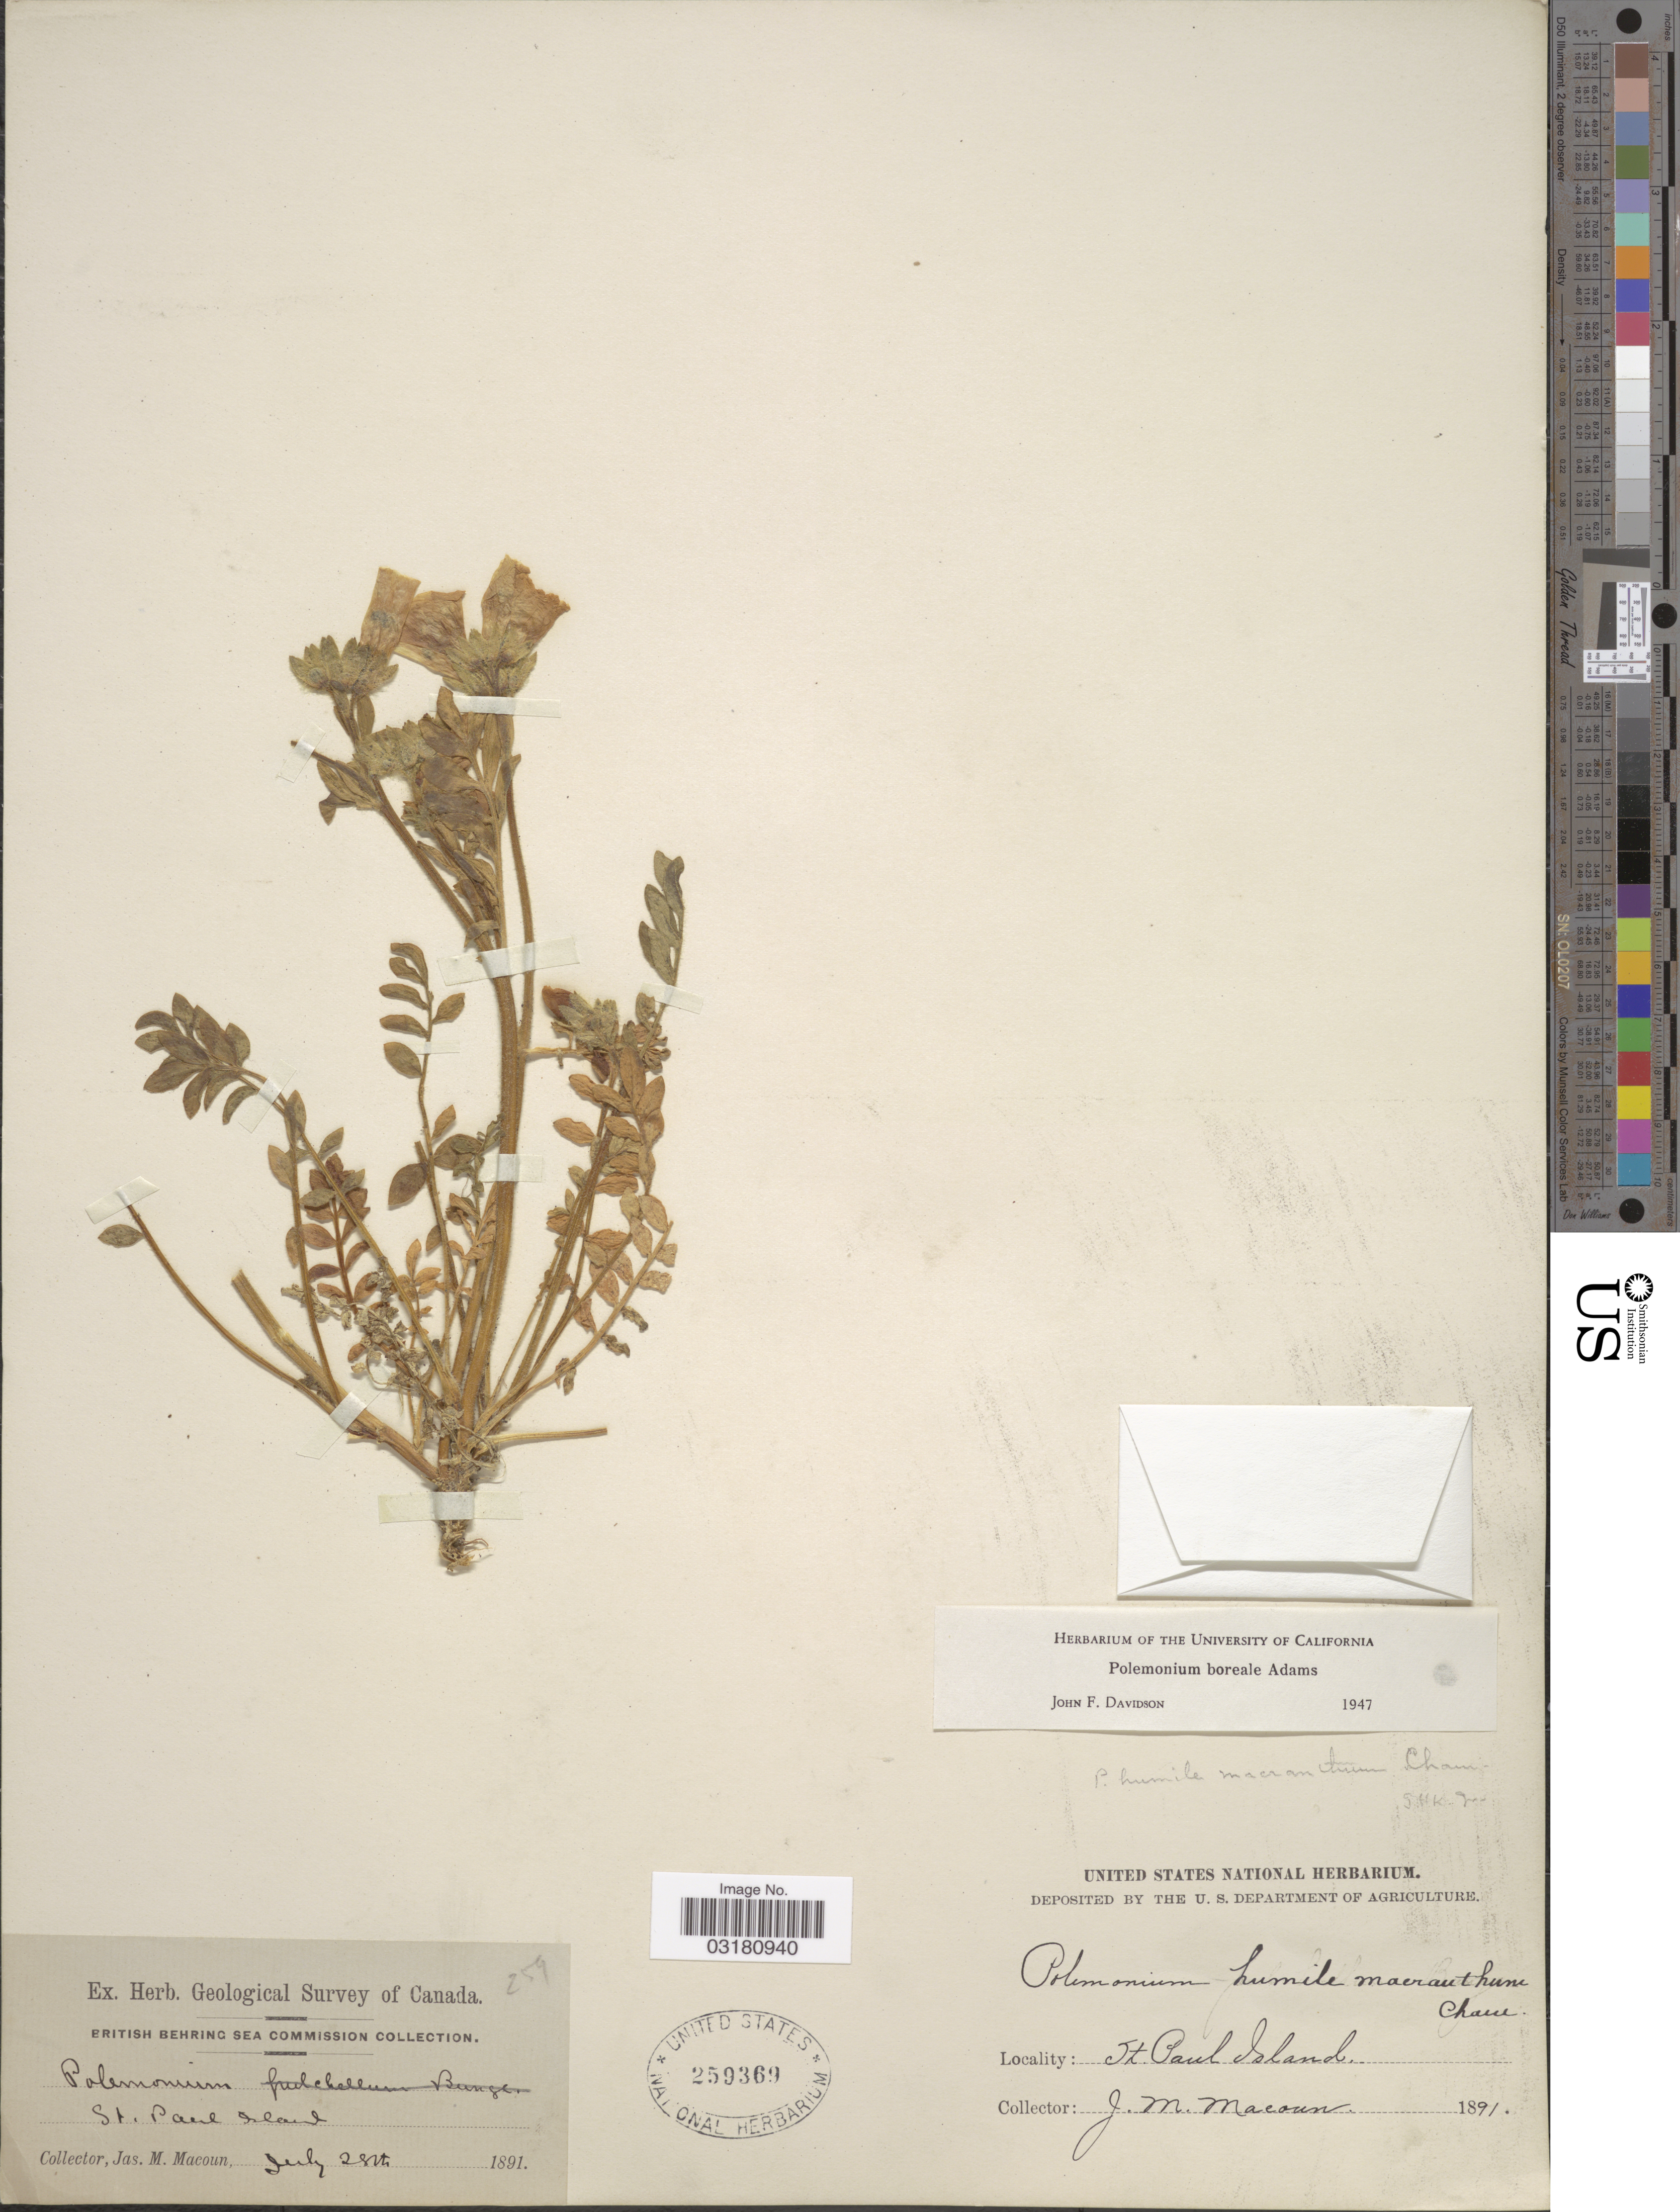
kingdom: Plantae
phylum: Tracheophyta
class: Magnoliopsida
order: Ericales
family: Polemoniaceae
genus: Polemonium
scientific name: Polemonium boreale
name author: Adams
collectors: J. M. Macoun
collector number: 259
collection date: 1891-07-28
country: United States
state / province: Alaska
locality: St. Paul Island.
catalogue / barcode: US 259369